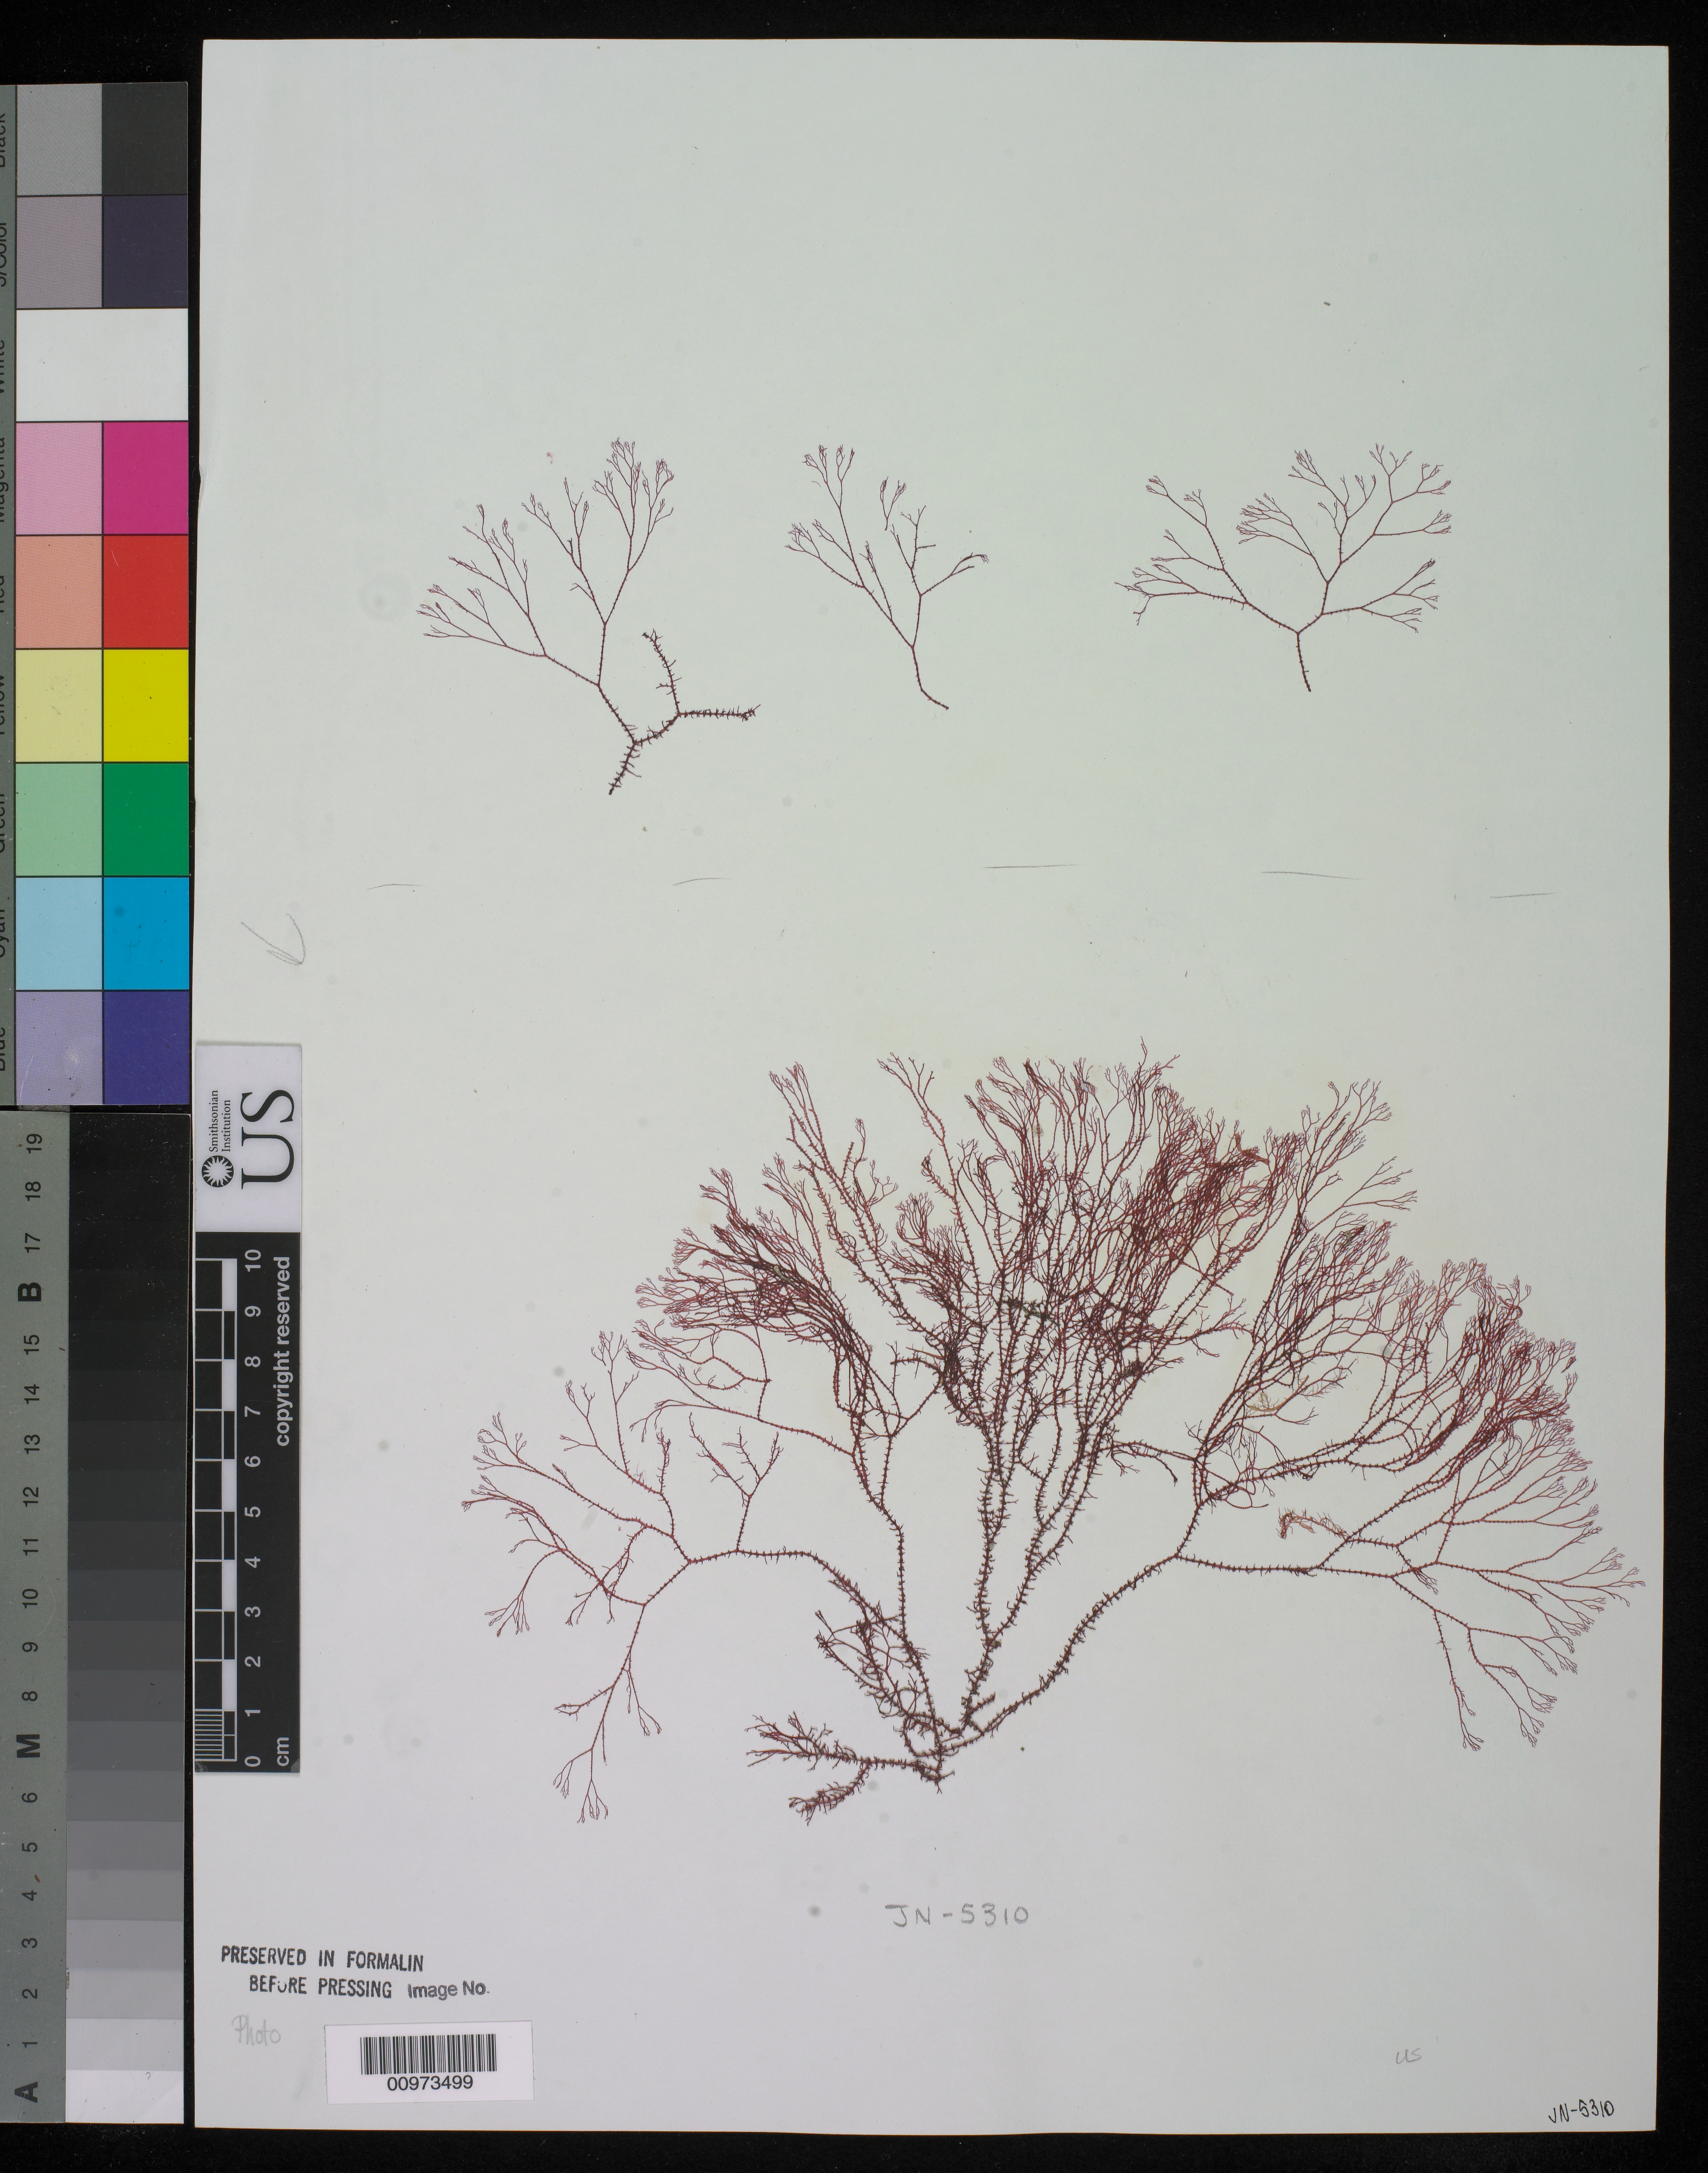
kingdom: Plantae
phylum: Rhodophyta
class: Florideophyceae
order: Ceramiales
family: Ceramiaceae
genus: Ceramium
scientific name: Ceramium horridulum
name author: P.C. Silva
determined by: Norris, James N.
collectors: J. N. Norris & K. E. Bucher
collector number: JN-5310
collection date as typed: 21 Apr 1974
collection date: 1974-04-21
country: Mexico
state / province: Baja California Norte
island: Isla Angel de la Guarda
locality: Puerto Refugio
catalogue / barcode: US 217345